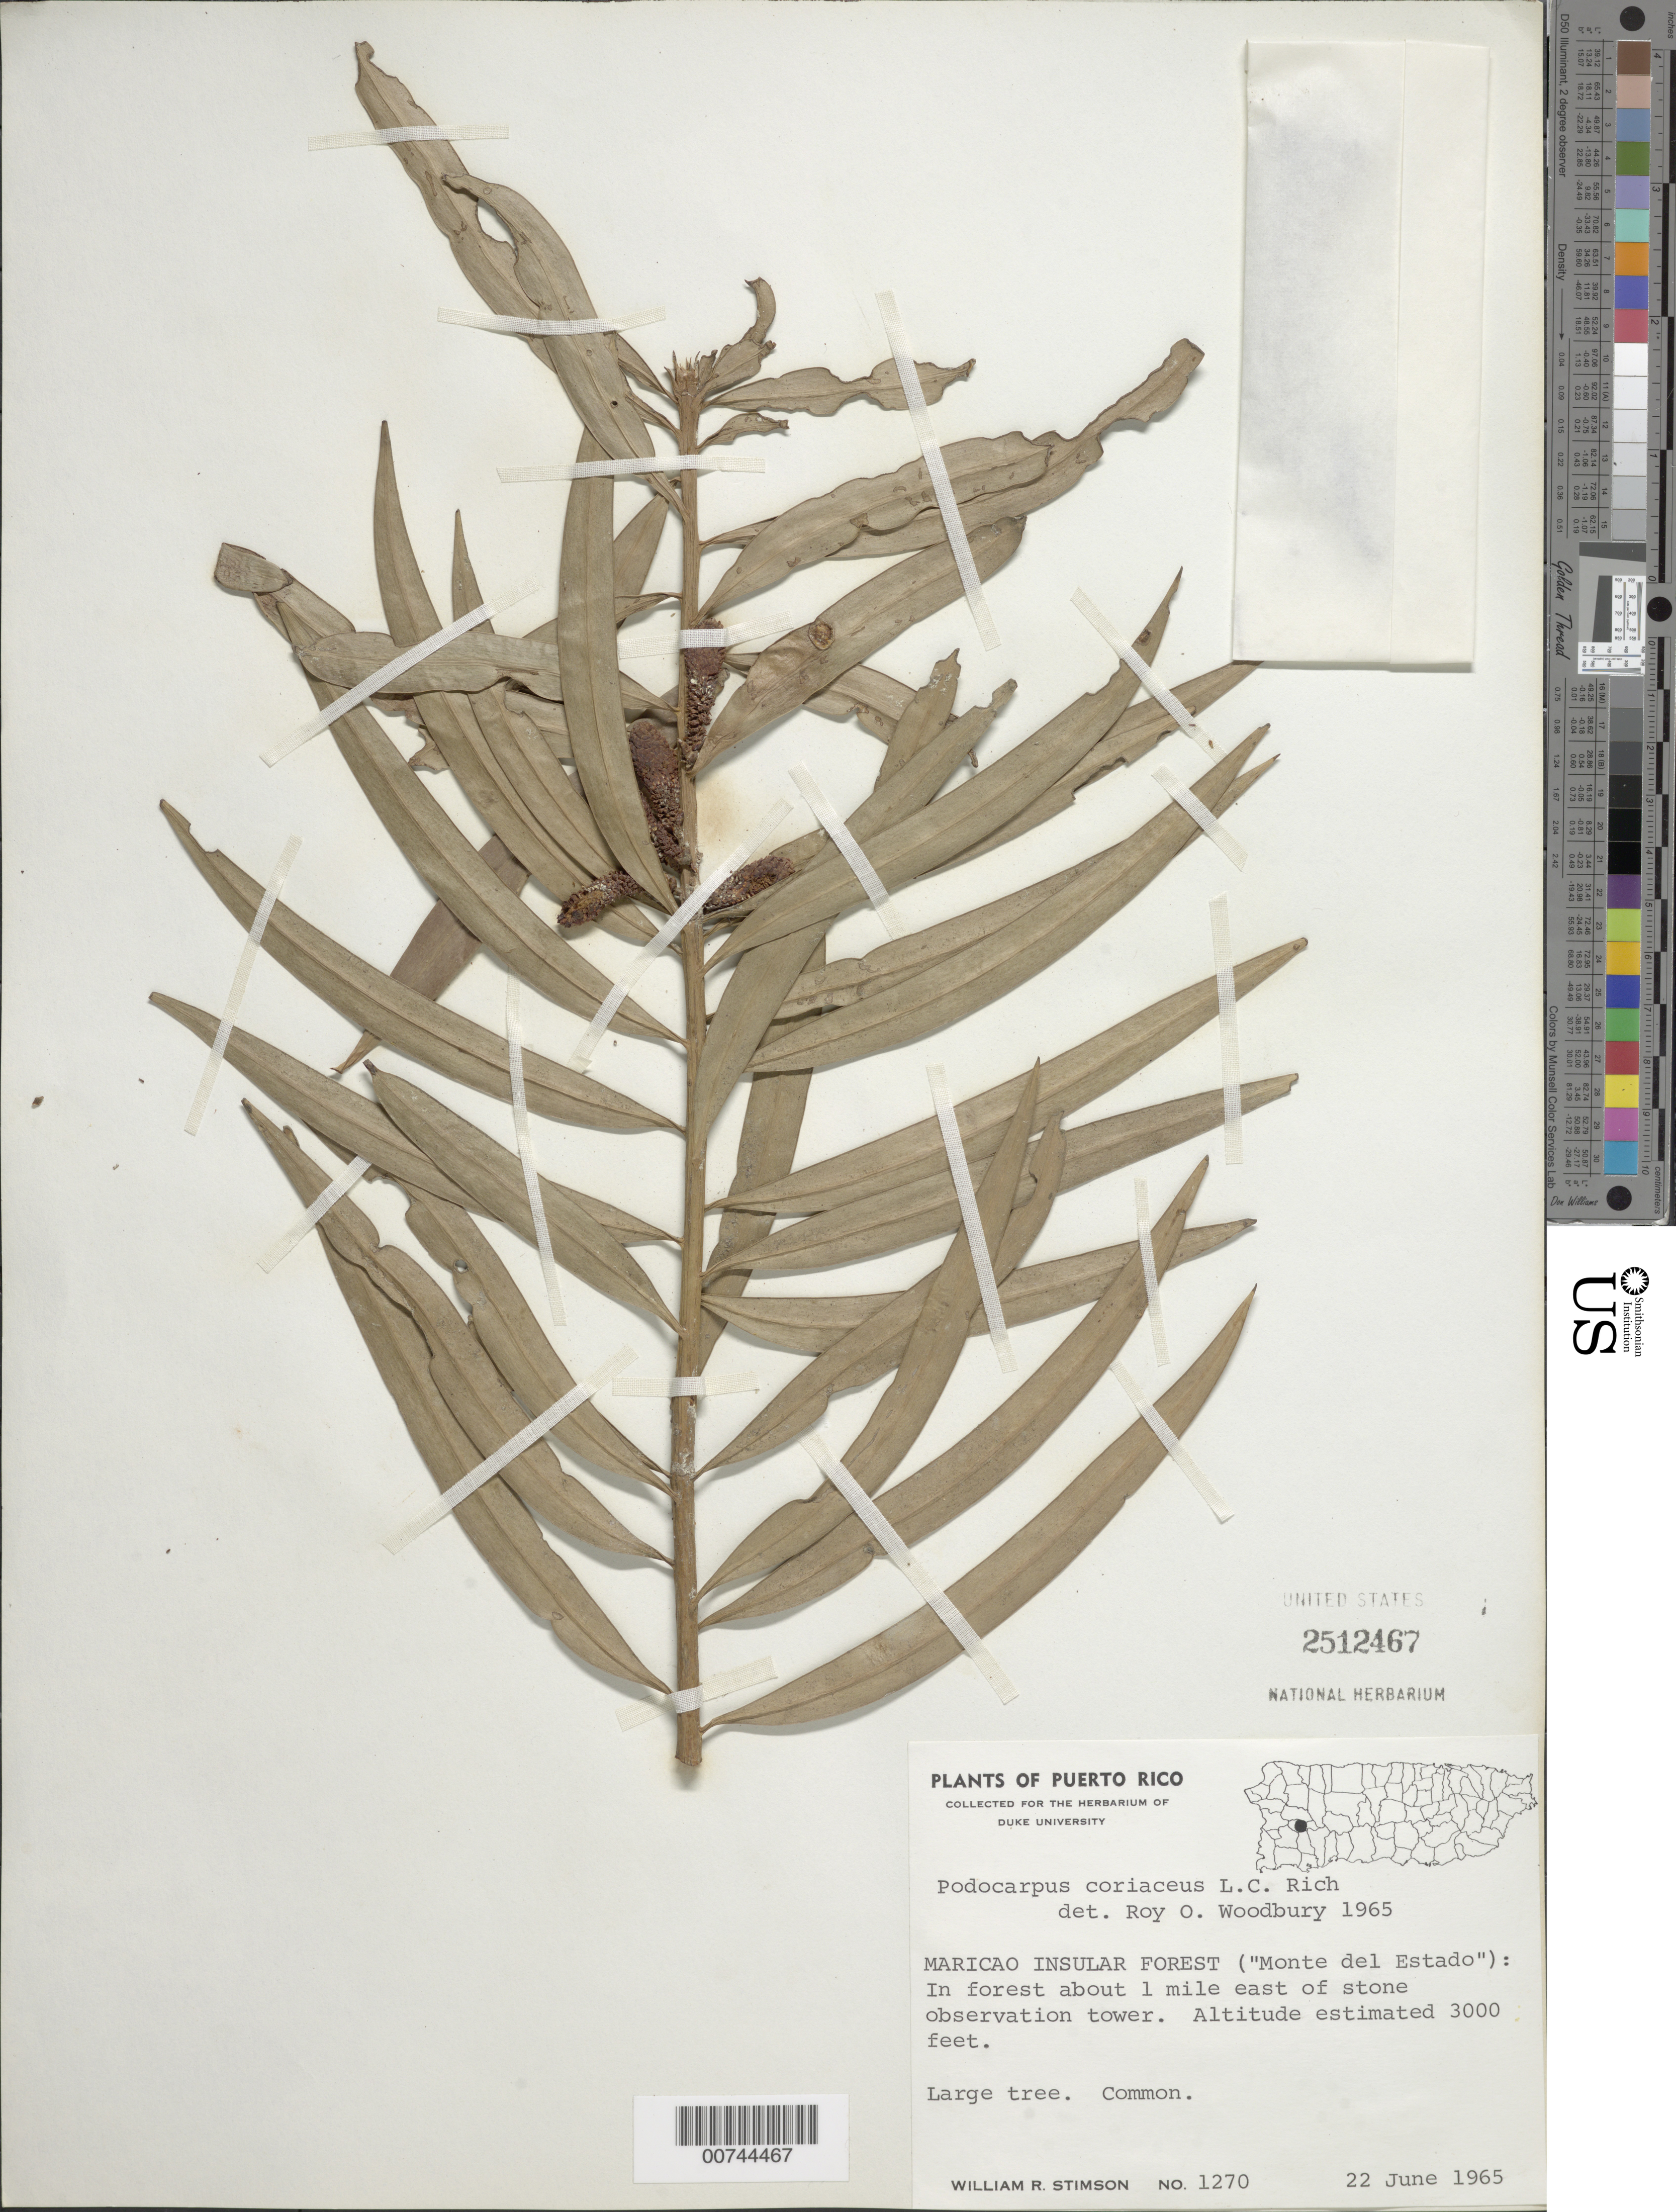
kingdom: Plantae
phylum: Tracheophyta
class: Pinopsida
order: Pinales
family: Podocarpaceae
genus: Podocarpus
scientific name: Podocarpus coriaceus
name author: Rich. & A. Rich.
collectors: W. R. Stimson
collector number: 1270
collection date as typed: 22 Jun 1965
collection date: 1965-06-22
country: Puerto Rico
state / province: Maricao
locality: Maricao Insular Forest (Monte del Estado), 1 mi. E of stone observation tower.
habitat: In forest.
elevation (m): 914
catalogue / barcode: US 2512467